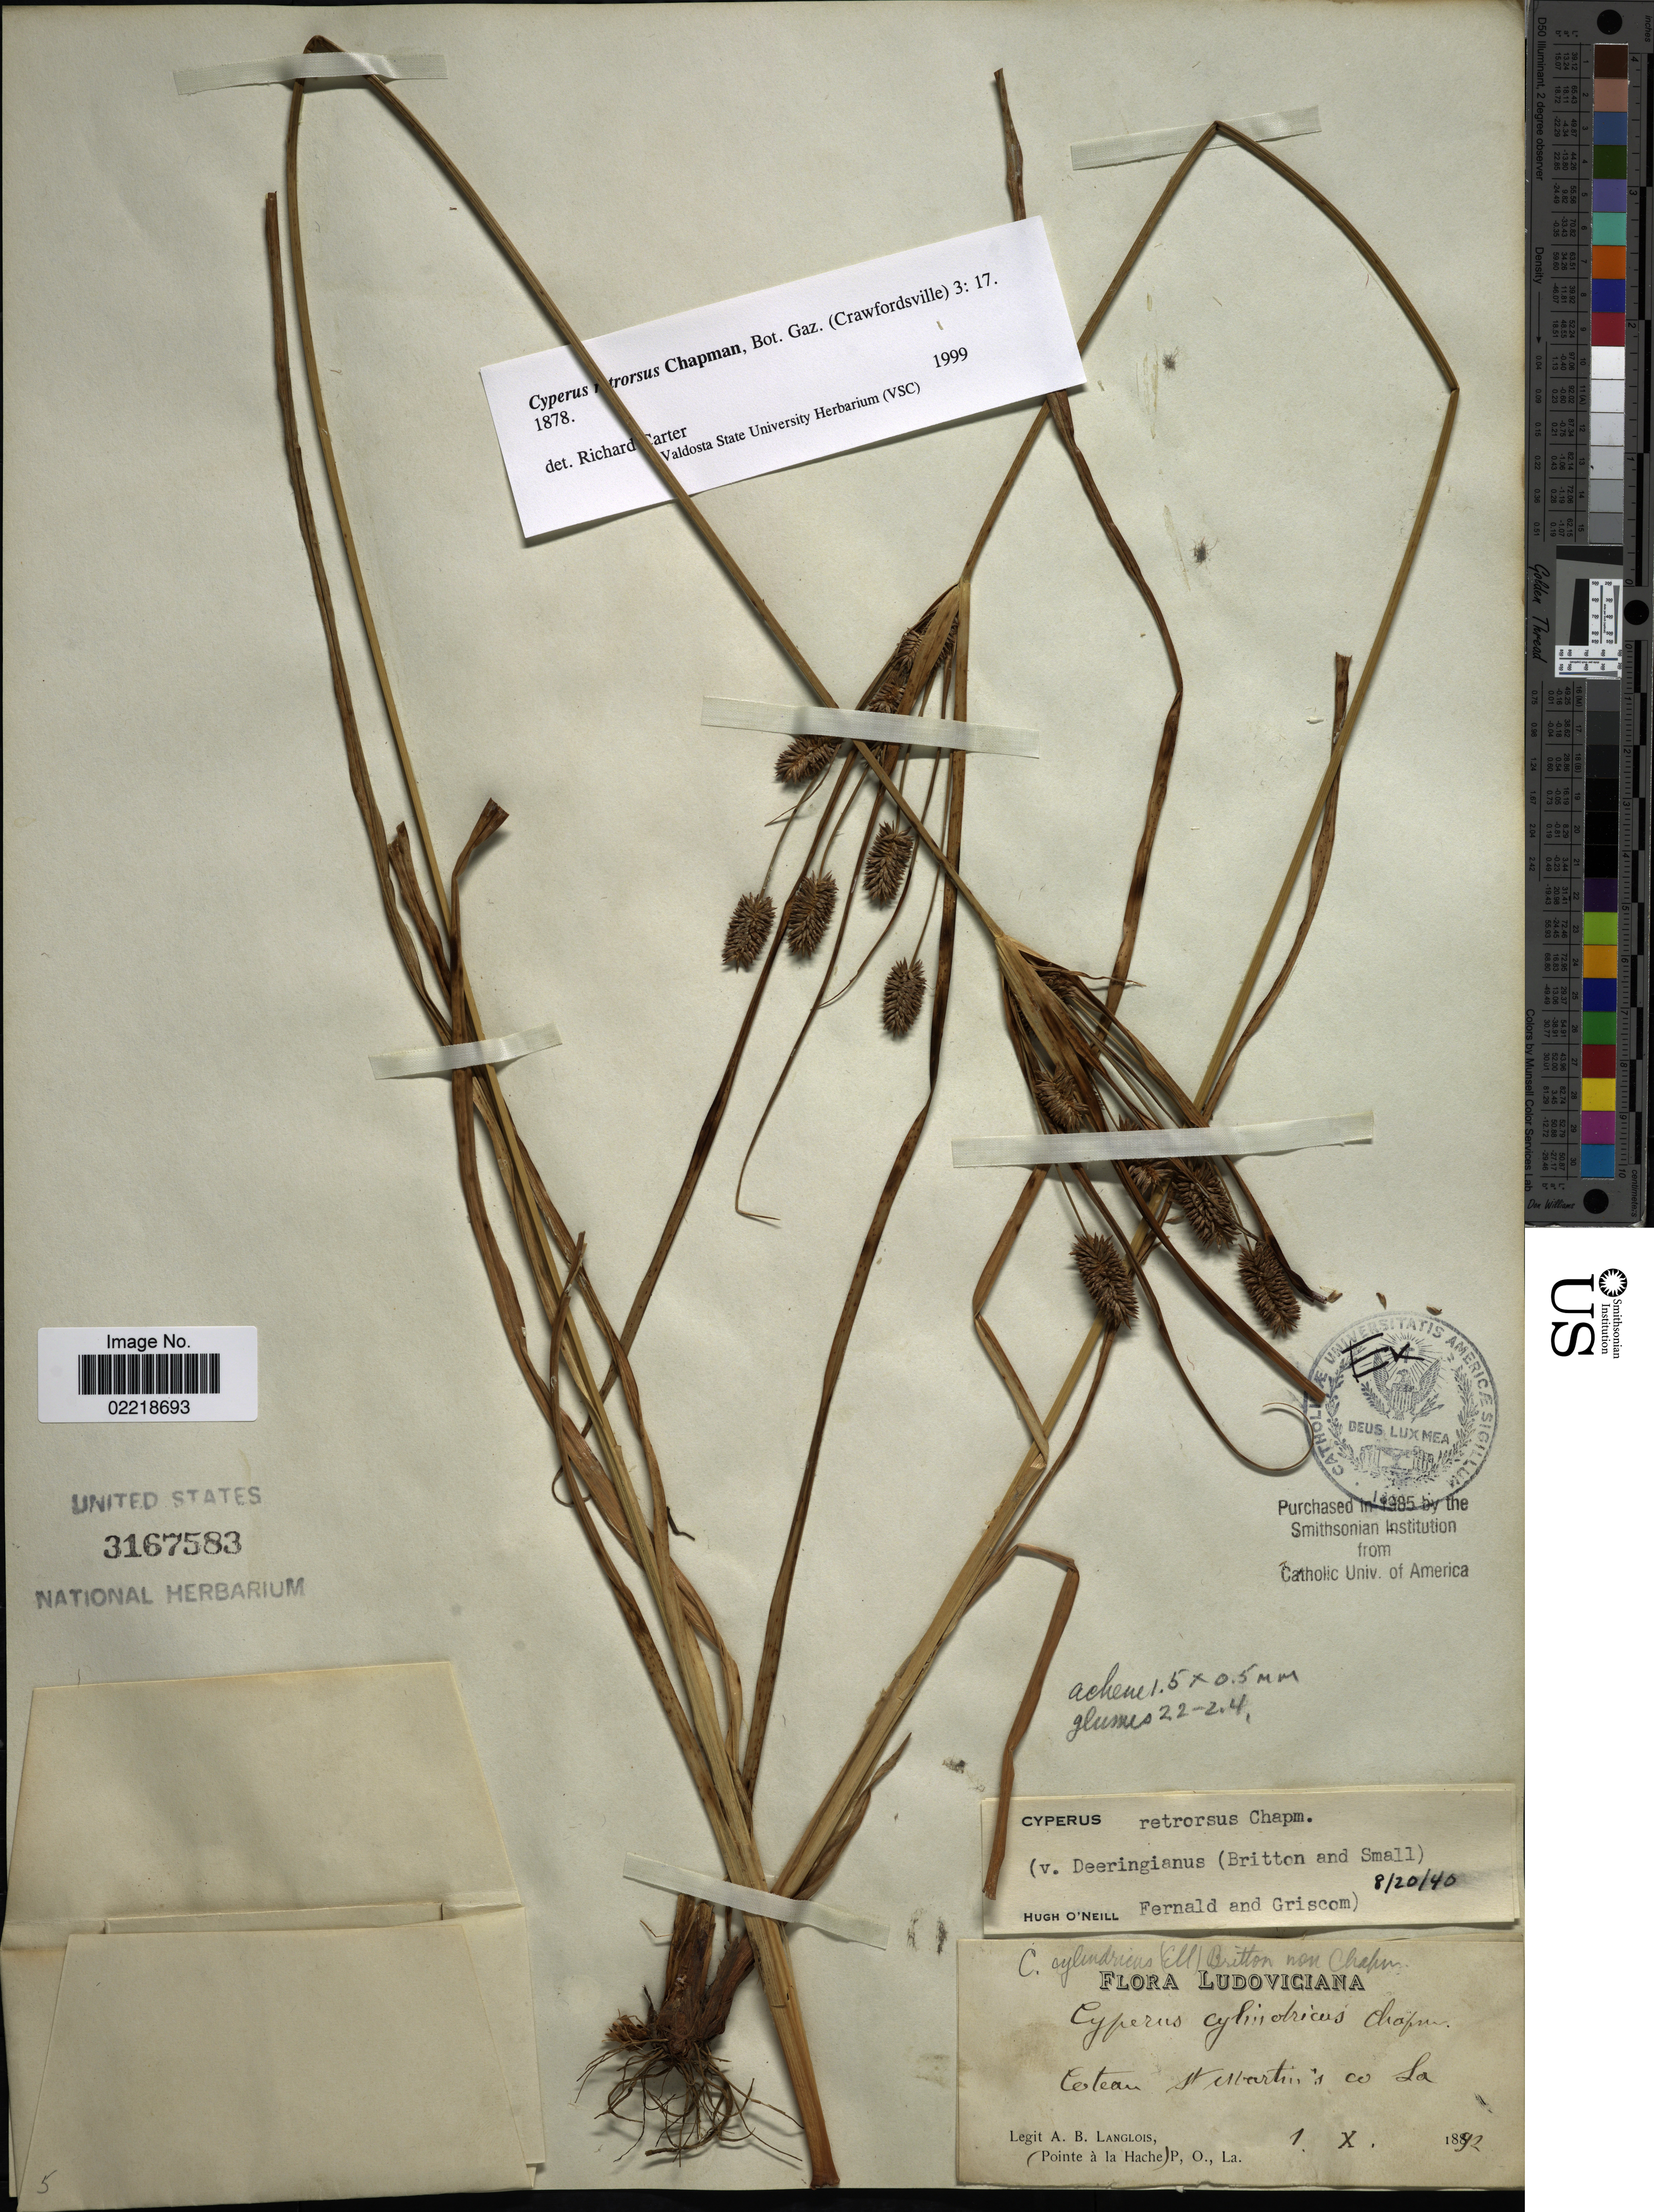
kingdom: Plantae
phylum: Tracheophyta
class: Liliopsida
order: Poales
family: Cyperaceae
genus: Cyperus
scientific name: Cyperus retrorsus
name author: Chapm.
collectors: A. Langlois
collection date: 1892-10-01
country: United States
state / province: Louisiana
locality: Coteau St Martin's Co. Ludoviciana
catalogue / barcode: US 3167583